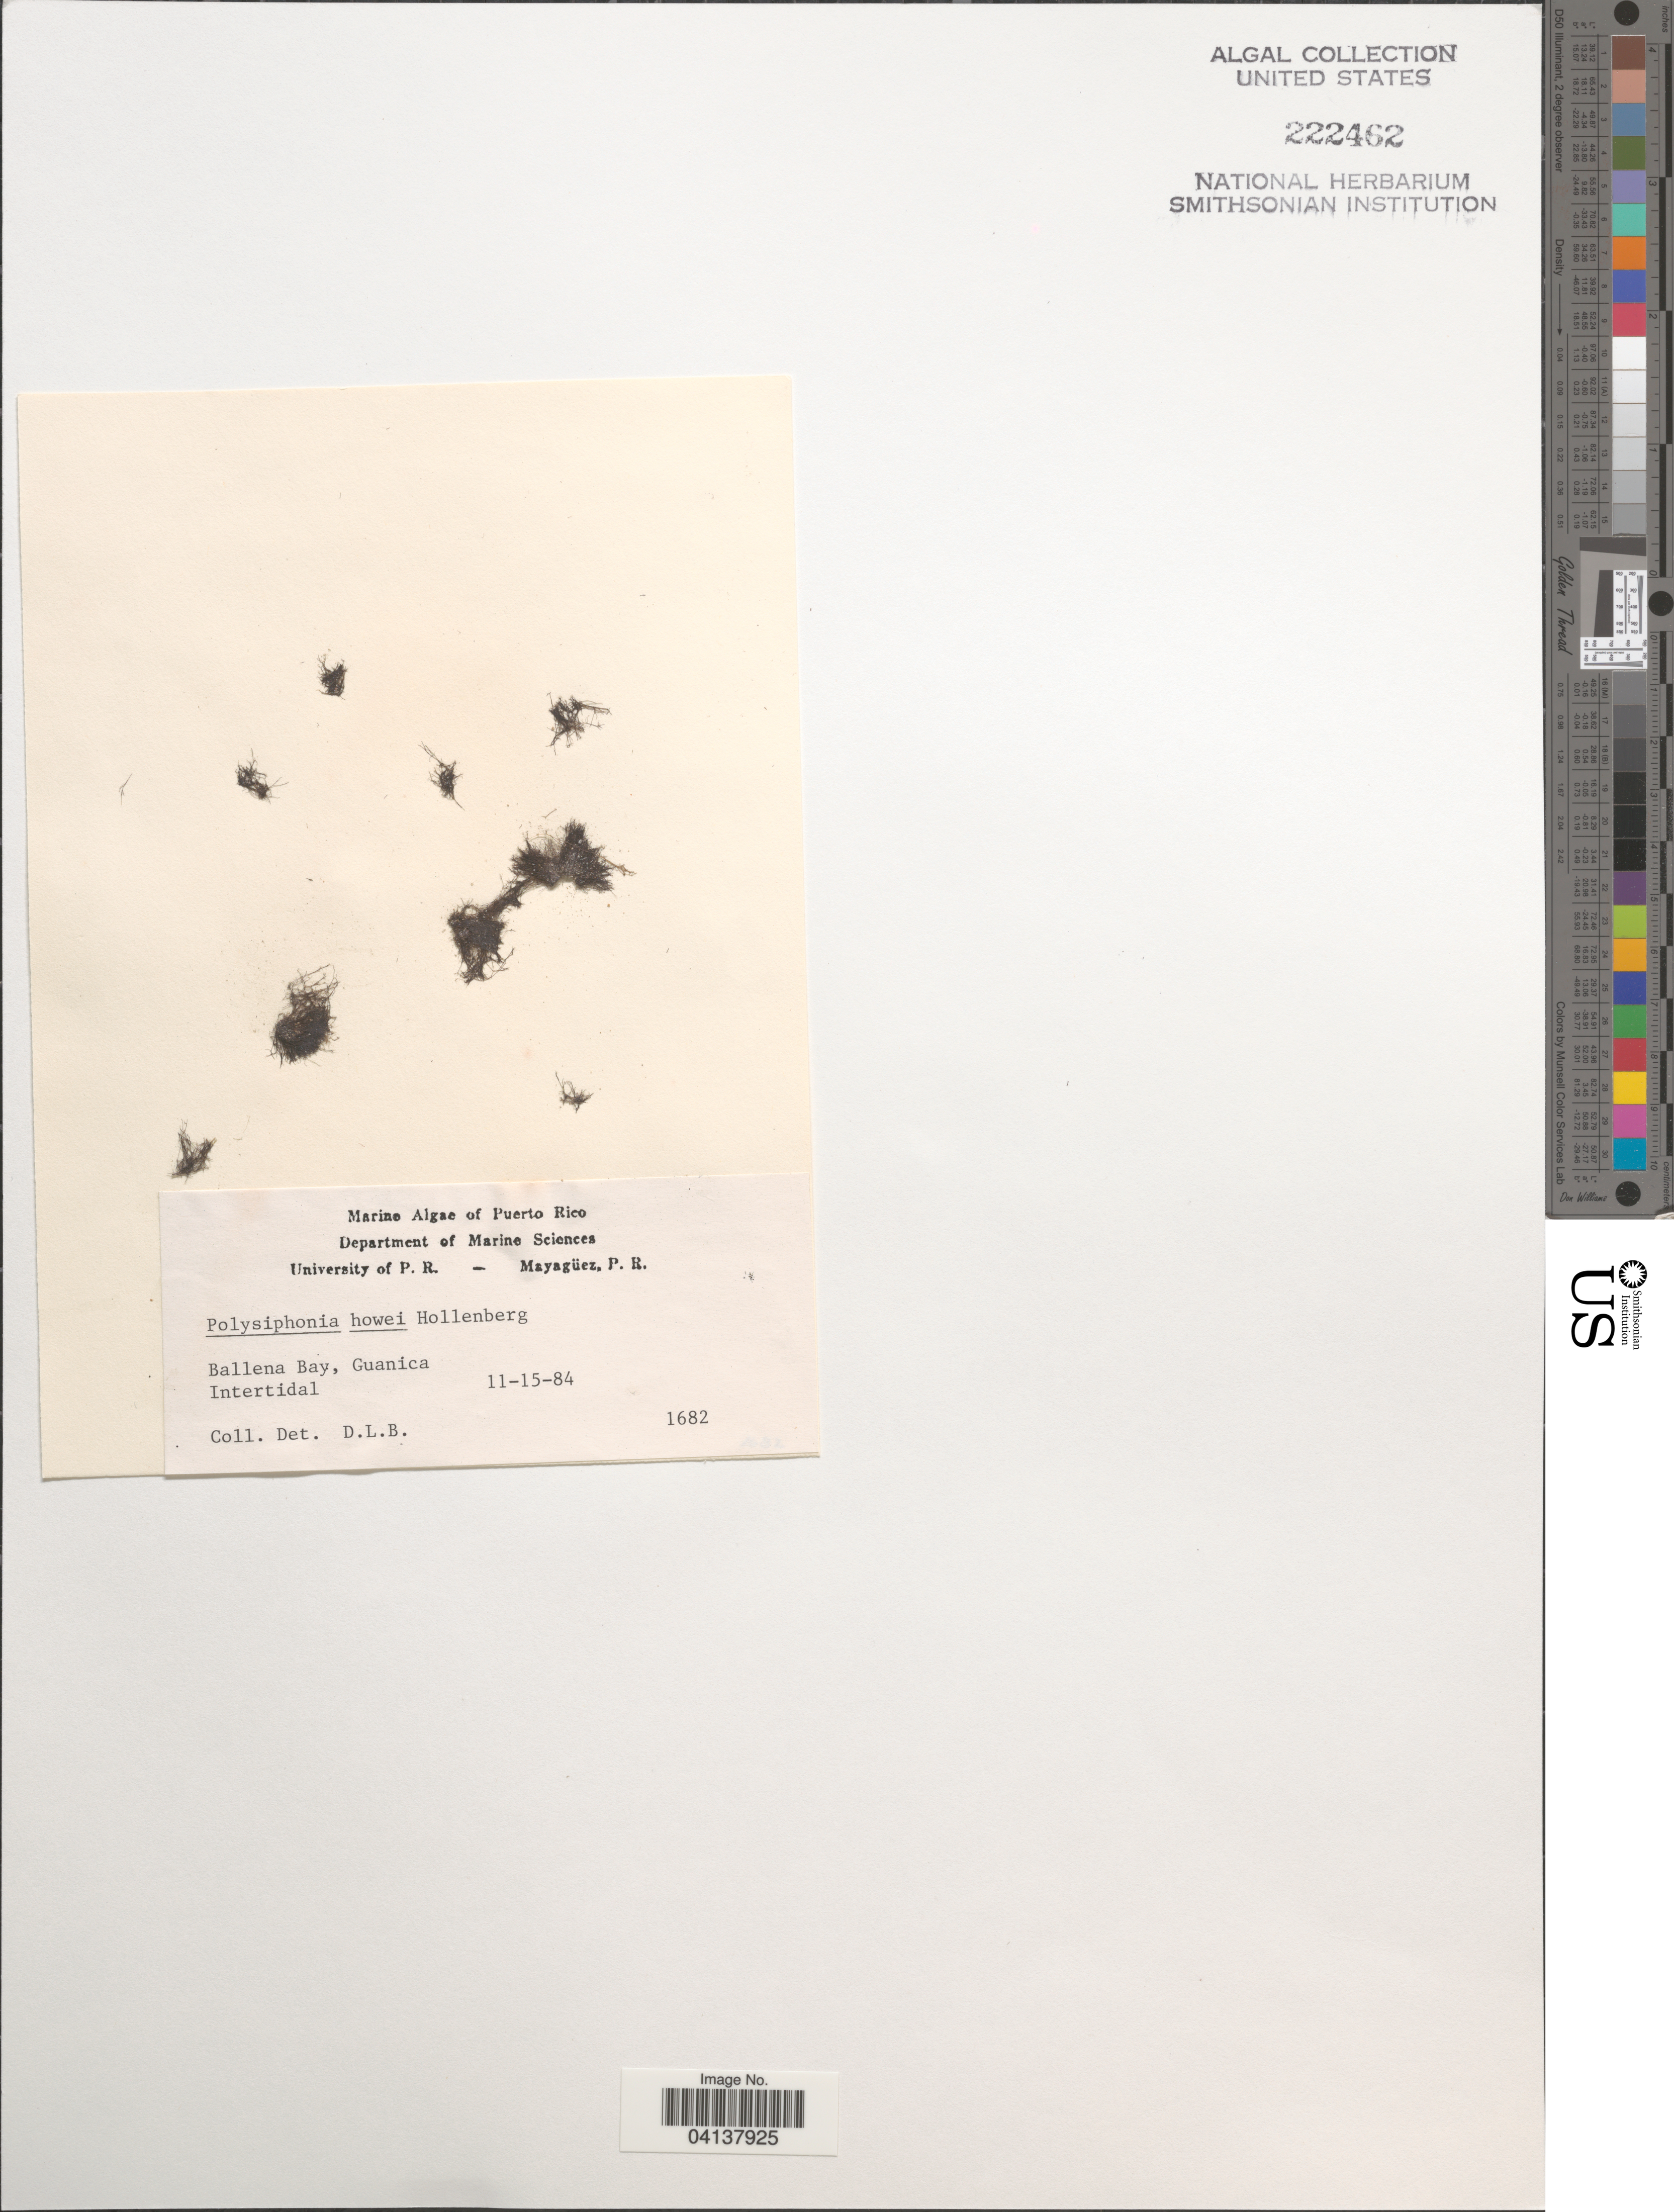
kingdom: Plantae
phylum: Rhodophyta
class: Florideophyceae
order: Ceramiales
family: Rhodomelaceae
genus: Wilsonosiphonia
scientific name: Wilsonosiphonia howei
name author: (Hollenb.) D.E.Bustamante et al.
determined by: Algae name updating Project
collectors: D. L. B.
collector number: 1682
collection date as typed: Transcribed d/m/y: 15/11/84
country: Puerto Rico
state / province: Guánica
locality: Ballena Bay.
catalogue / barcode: US 222462